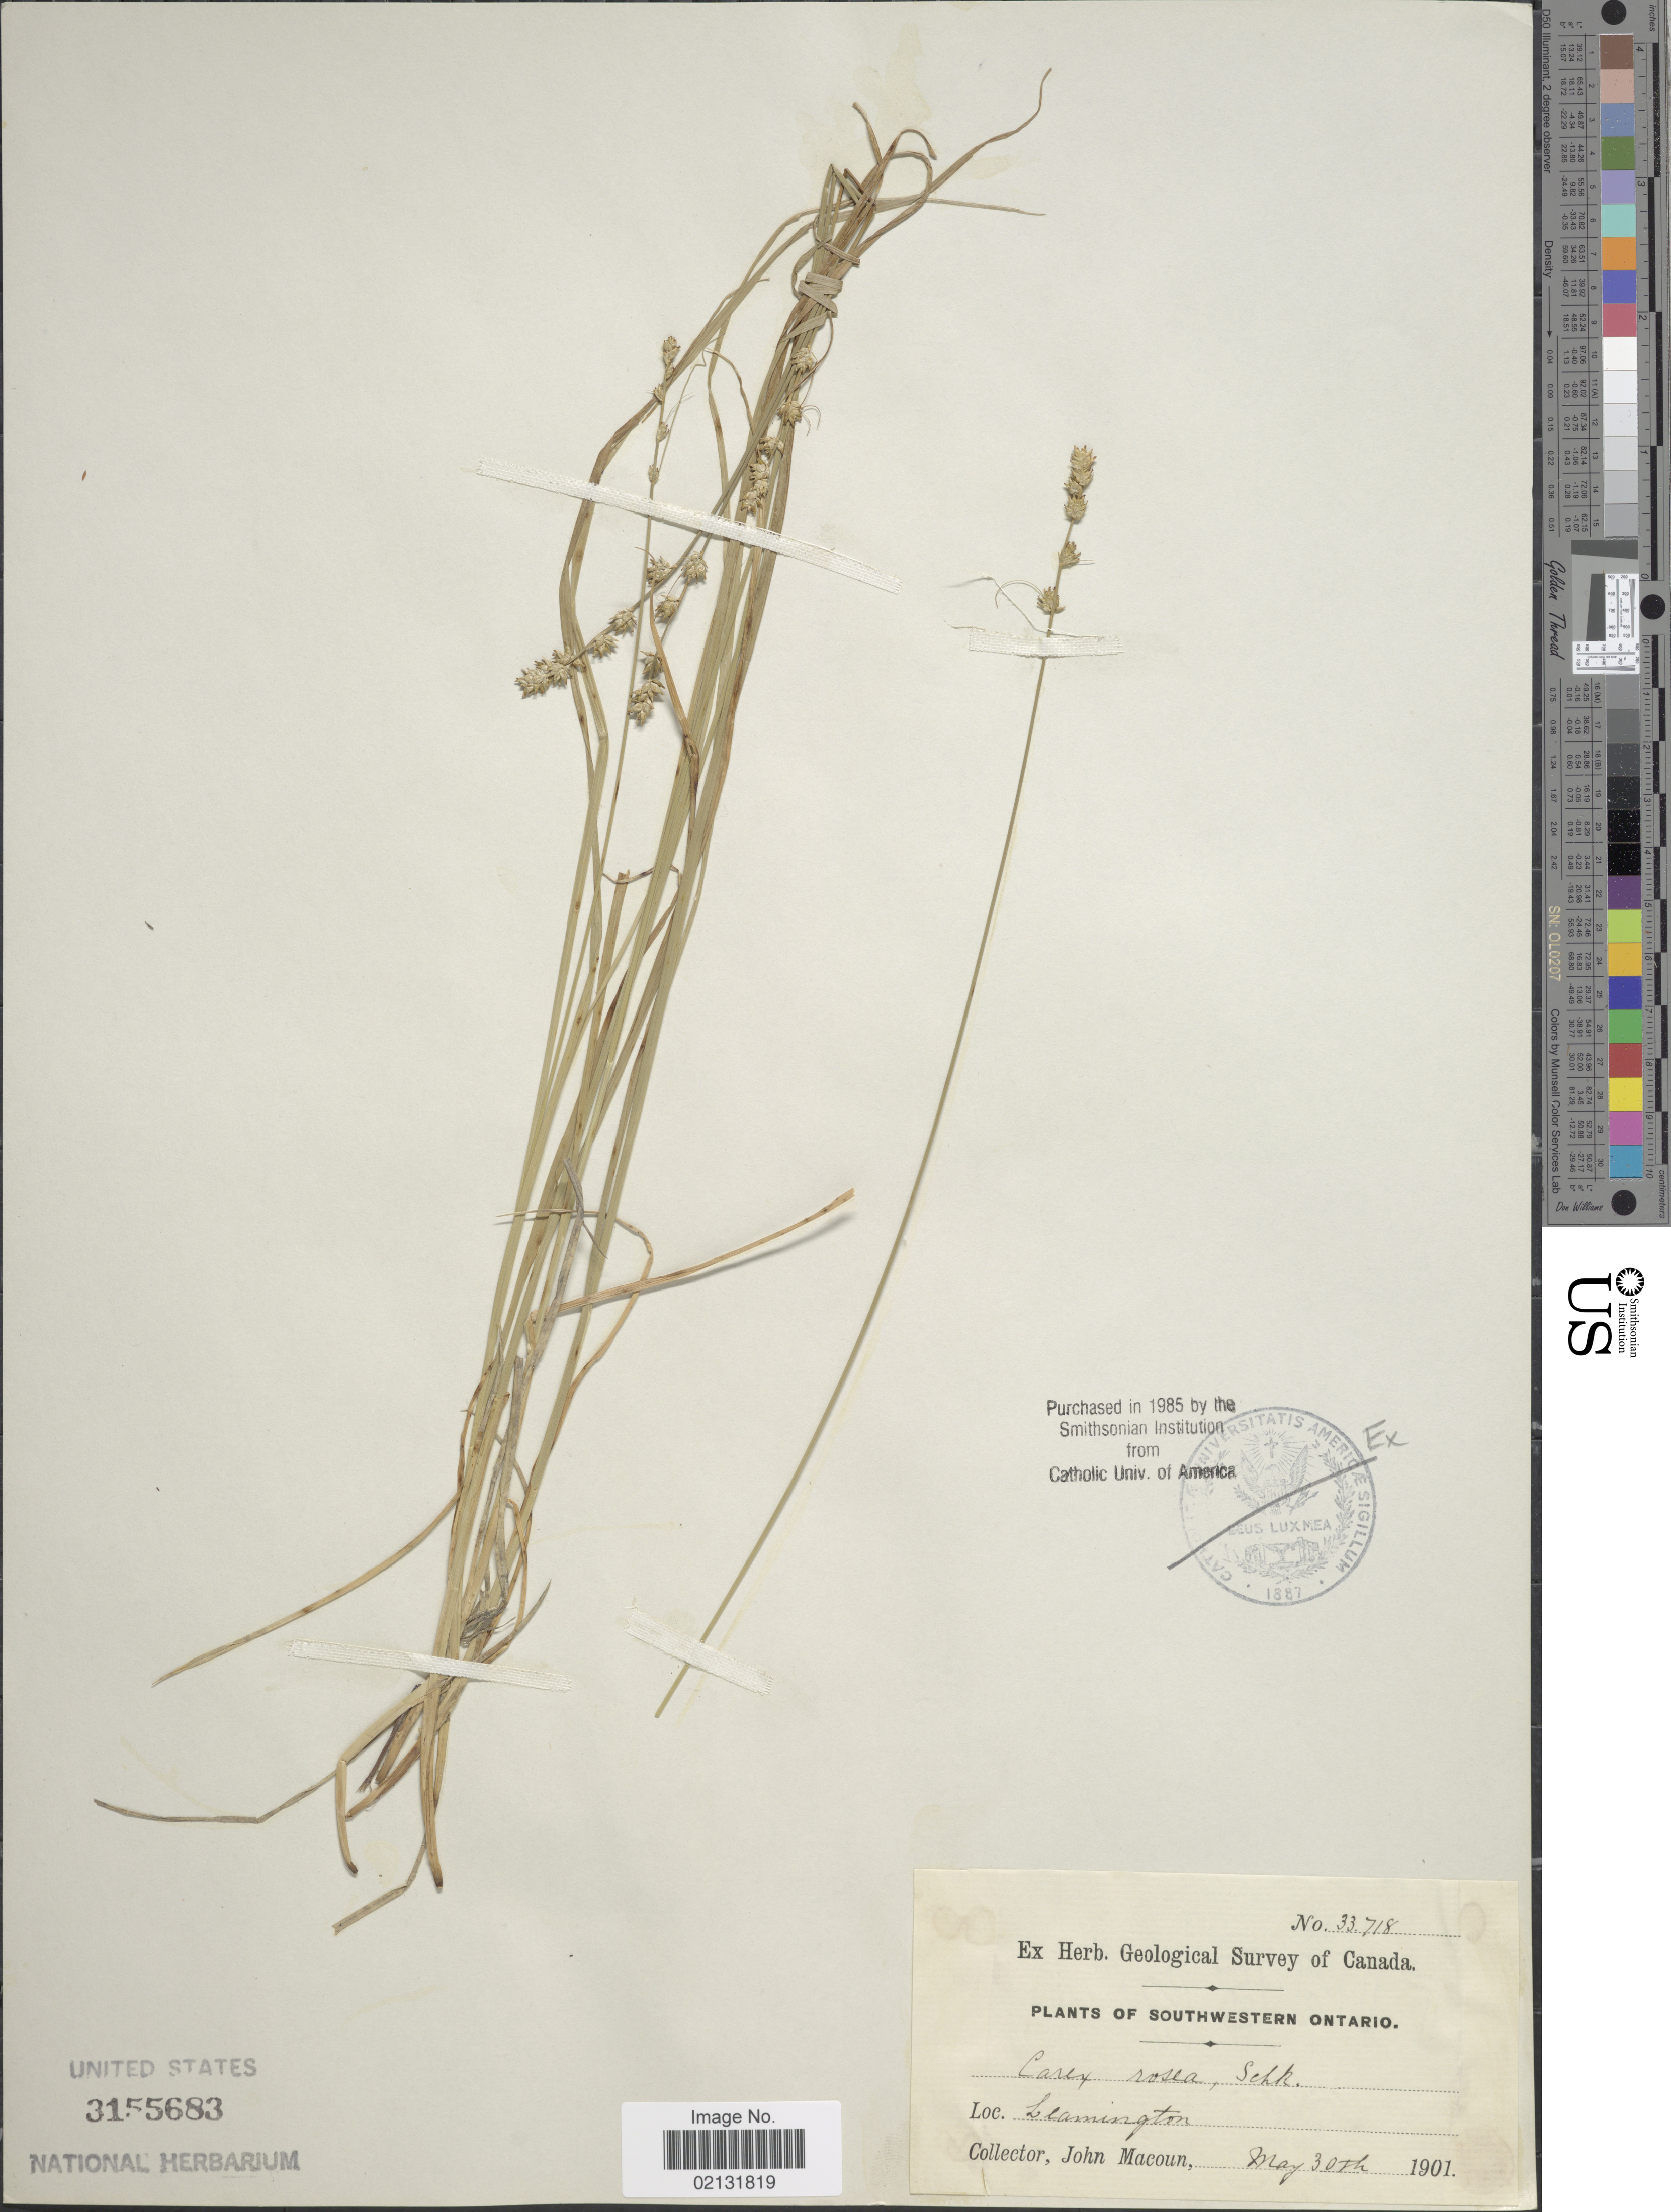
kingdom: Plantae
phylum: Tracheophyta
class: Liliopsida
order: Poales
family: Cyperaceae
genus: Carex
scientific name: Carex rosea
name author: Willd.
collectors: J. Macoun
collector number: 33718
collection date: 1901-05-30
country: Canada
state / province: Ontario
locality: Llamington, Southern Ontario.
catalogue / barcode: US 3155683